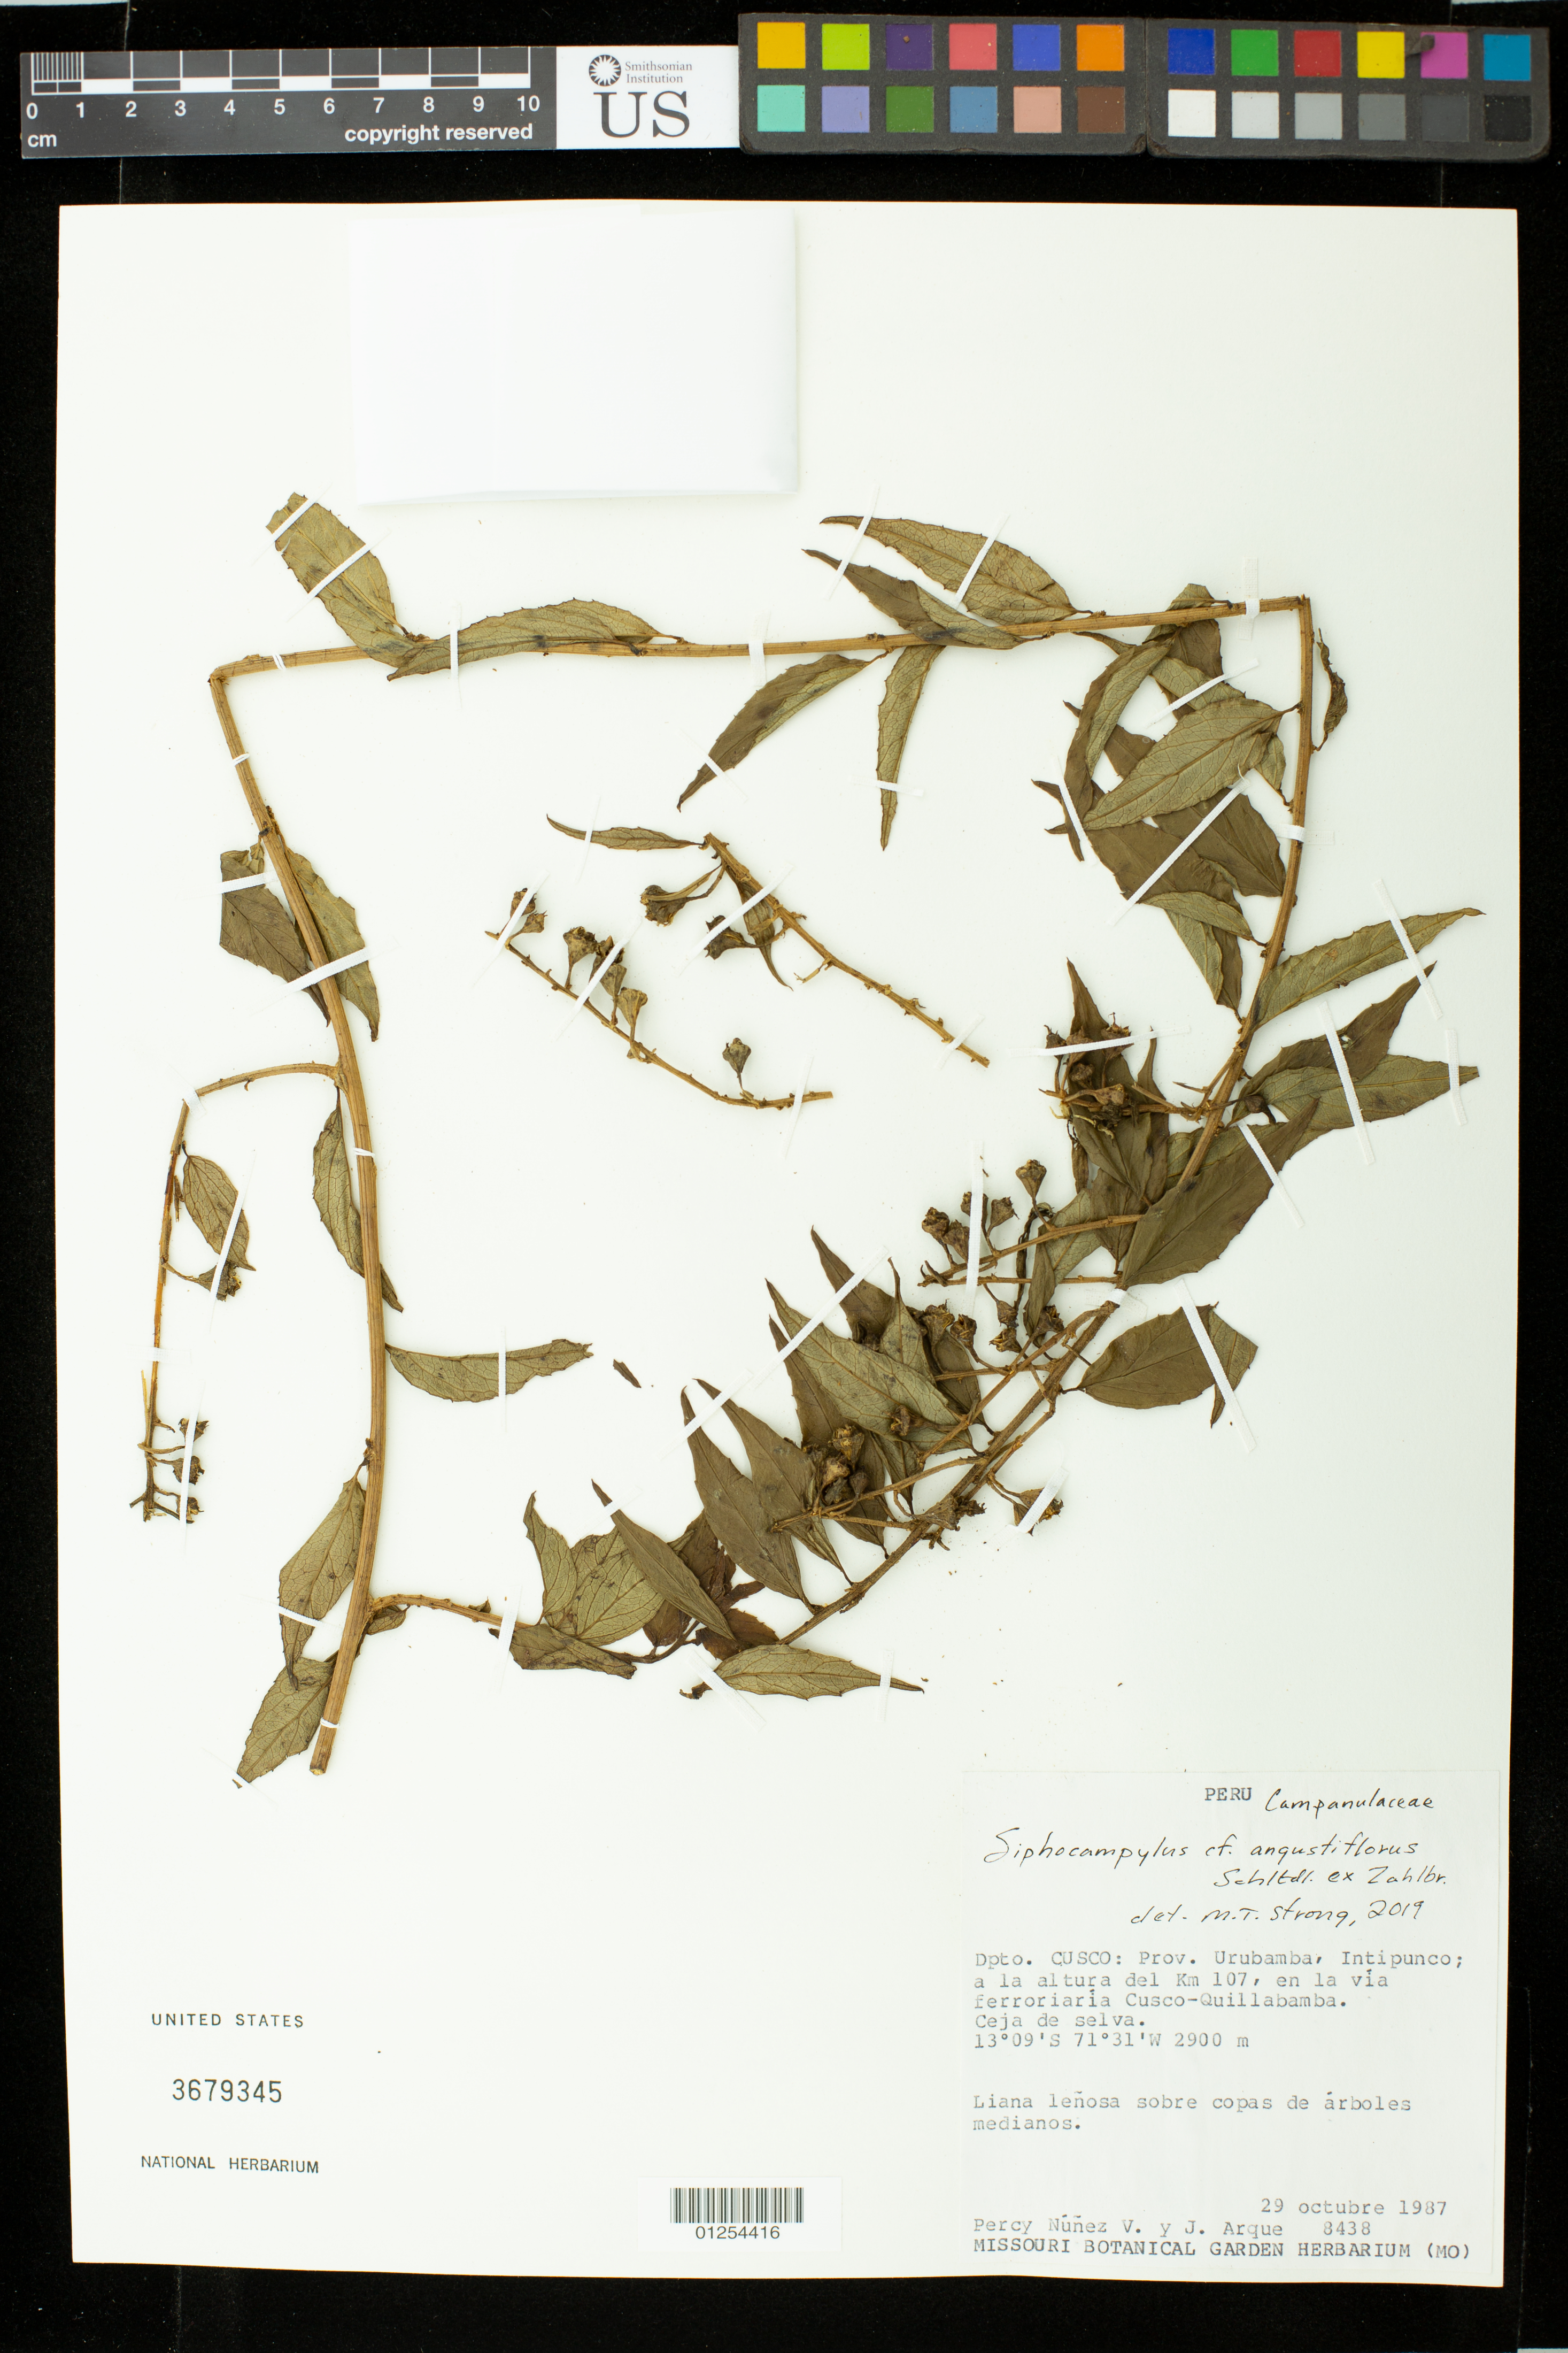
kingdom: Plantae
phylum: Tracheophyta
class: Magnoliopsida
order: Asterales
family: Campanulaceae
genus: Siphocampylus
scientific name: Siphocampylus angustiflorus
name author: Schltdl. ex Zahlbr.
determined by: Strong, Mark T., (BOT), Smithsonian Institution - National Museum of Natural History (UNITED STATES)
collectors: P. Nuñez V. & J. Arque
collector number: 8438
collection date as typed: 29 Oct 1987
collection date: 1987-10-29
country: Peru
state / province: Cusco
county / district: Urubamba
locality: Intipunco; a la altura del Km 107, en la via ferroriaria Cusco-Quillabamba. Ceja de selva.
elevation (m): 2900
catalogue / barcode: US 3679345